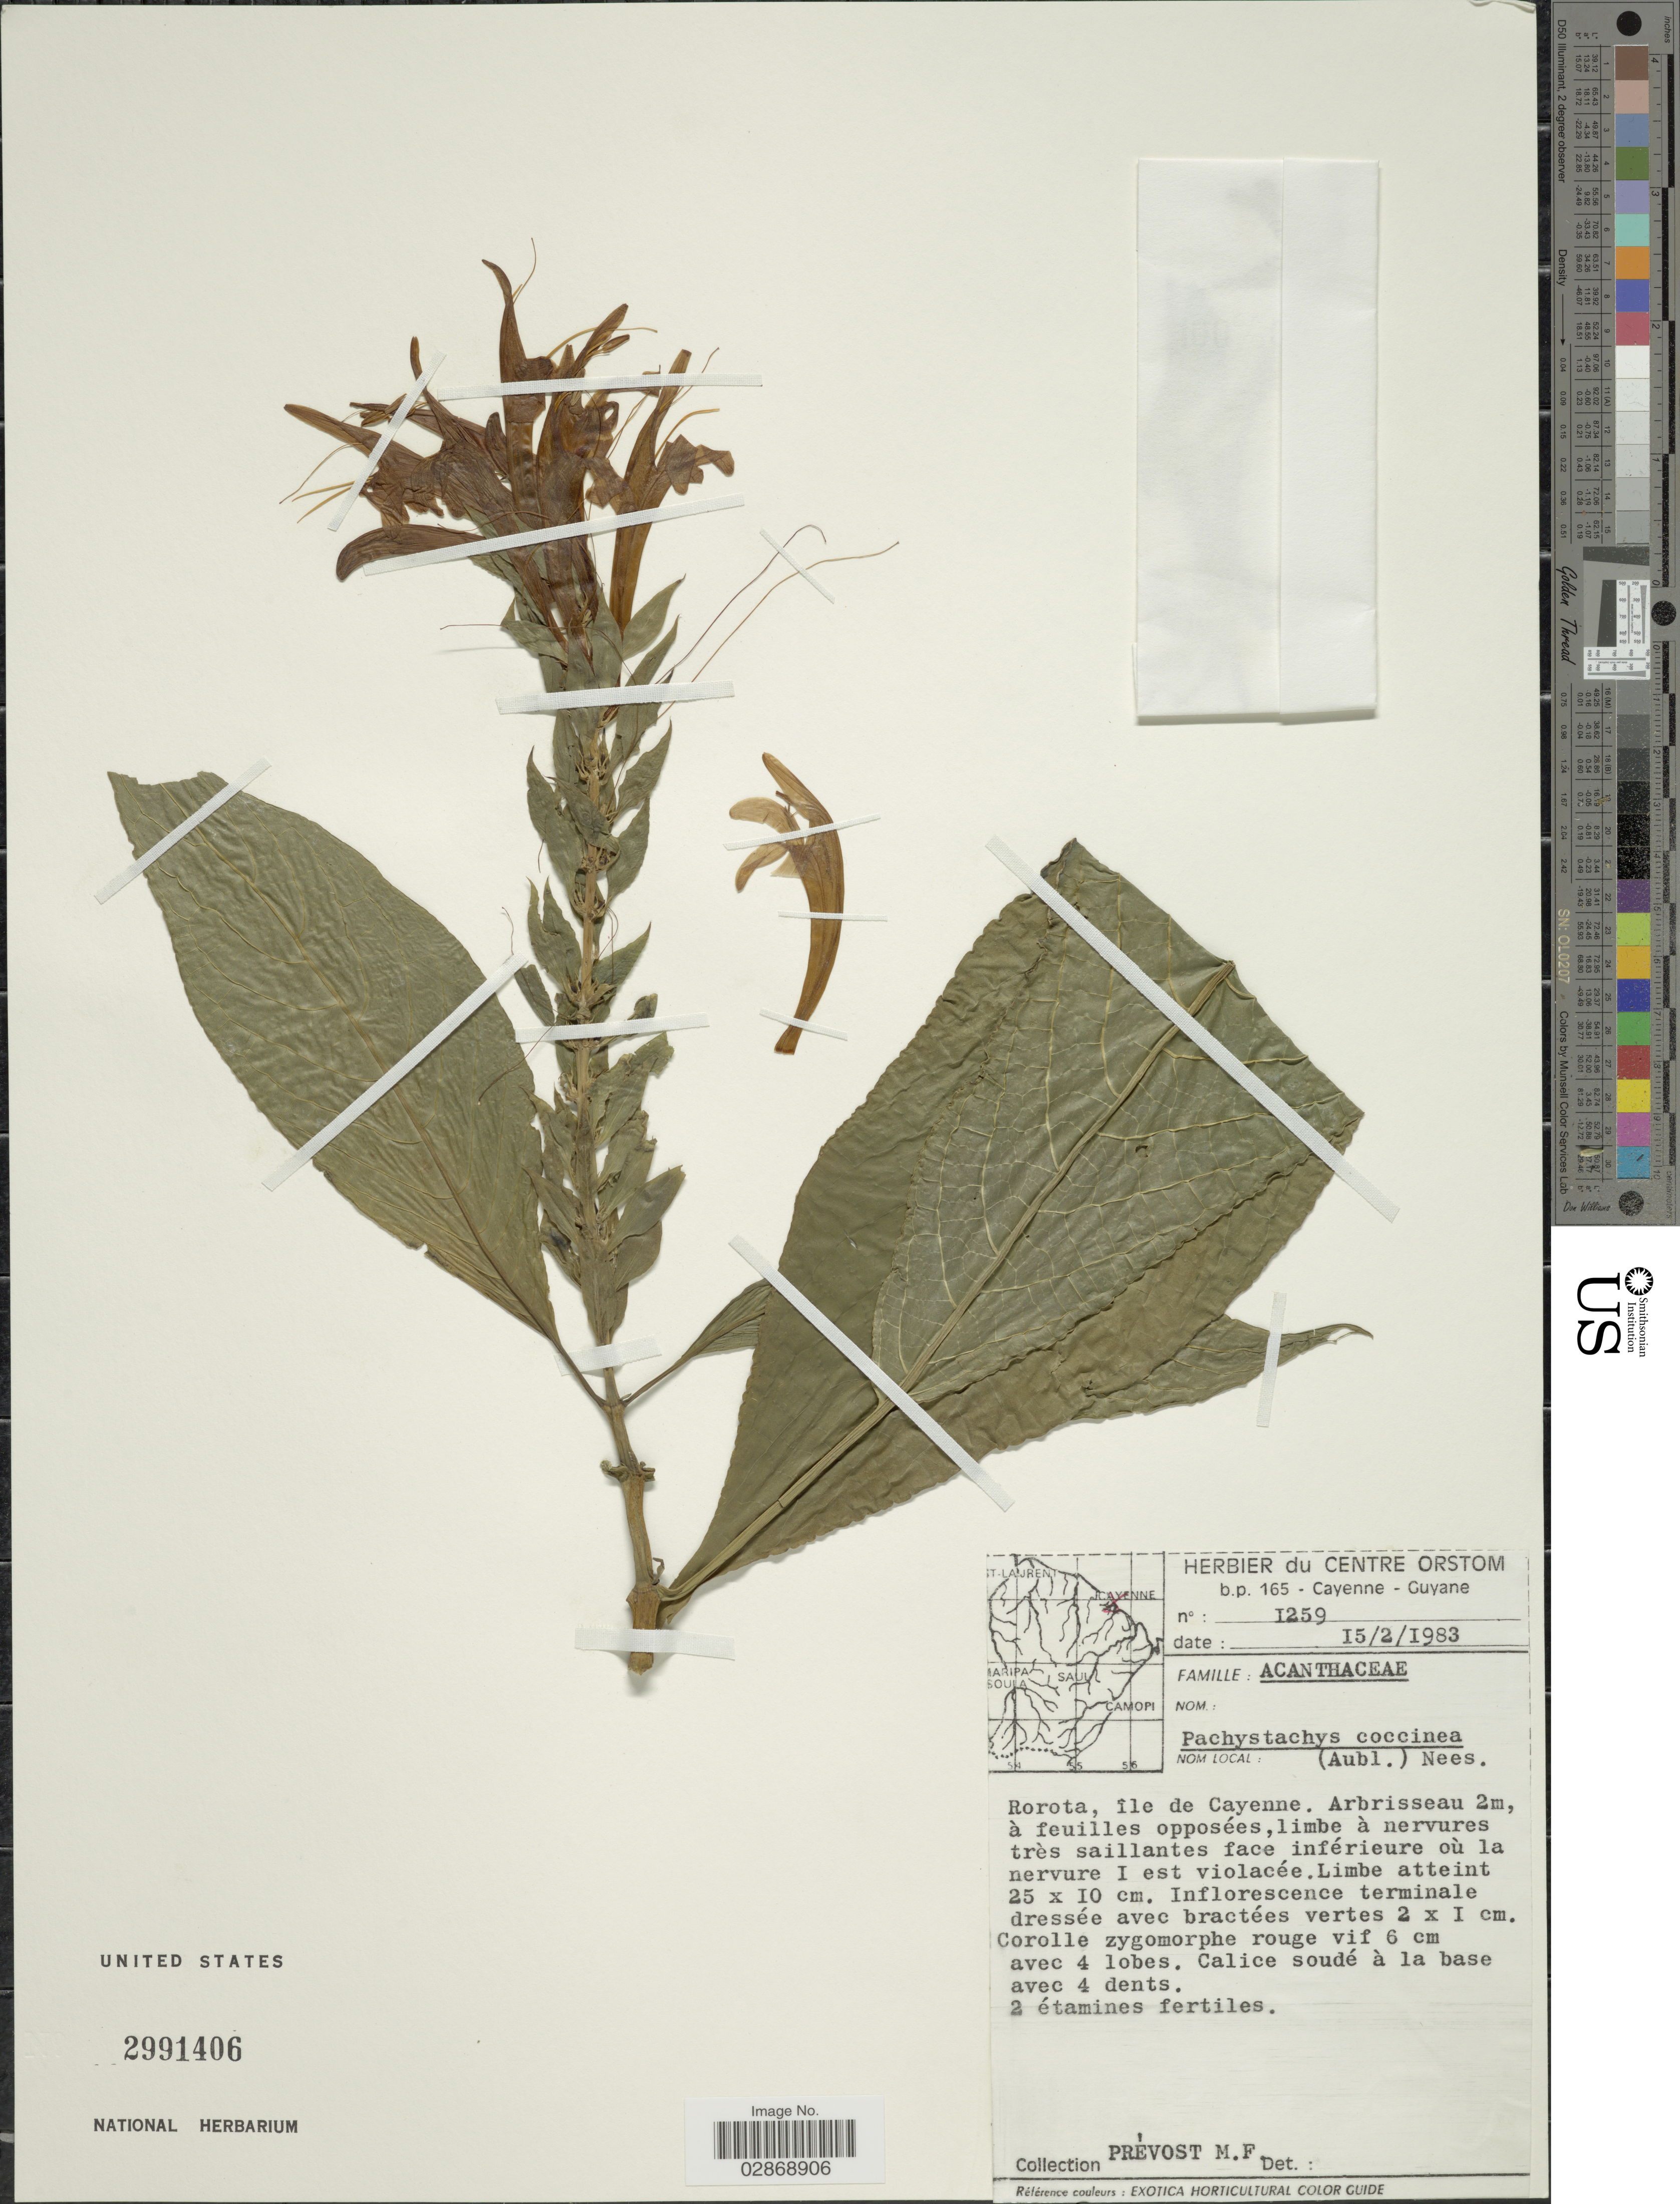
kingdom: Plantae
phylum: Tracheophyta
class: Magnoliopsida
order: Lamiales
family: Acanthaceae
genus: Pachystachys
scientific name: Pachystachys coccinea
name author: (Aubl.) Nees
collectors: M. Prevost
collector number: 1259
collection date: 1983-02-15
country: French Guiana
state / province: Cayenne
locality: Rorota, île de Cayenne.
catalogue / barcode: US 2991406